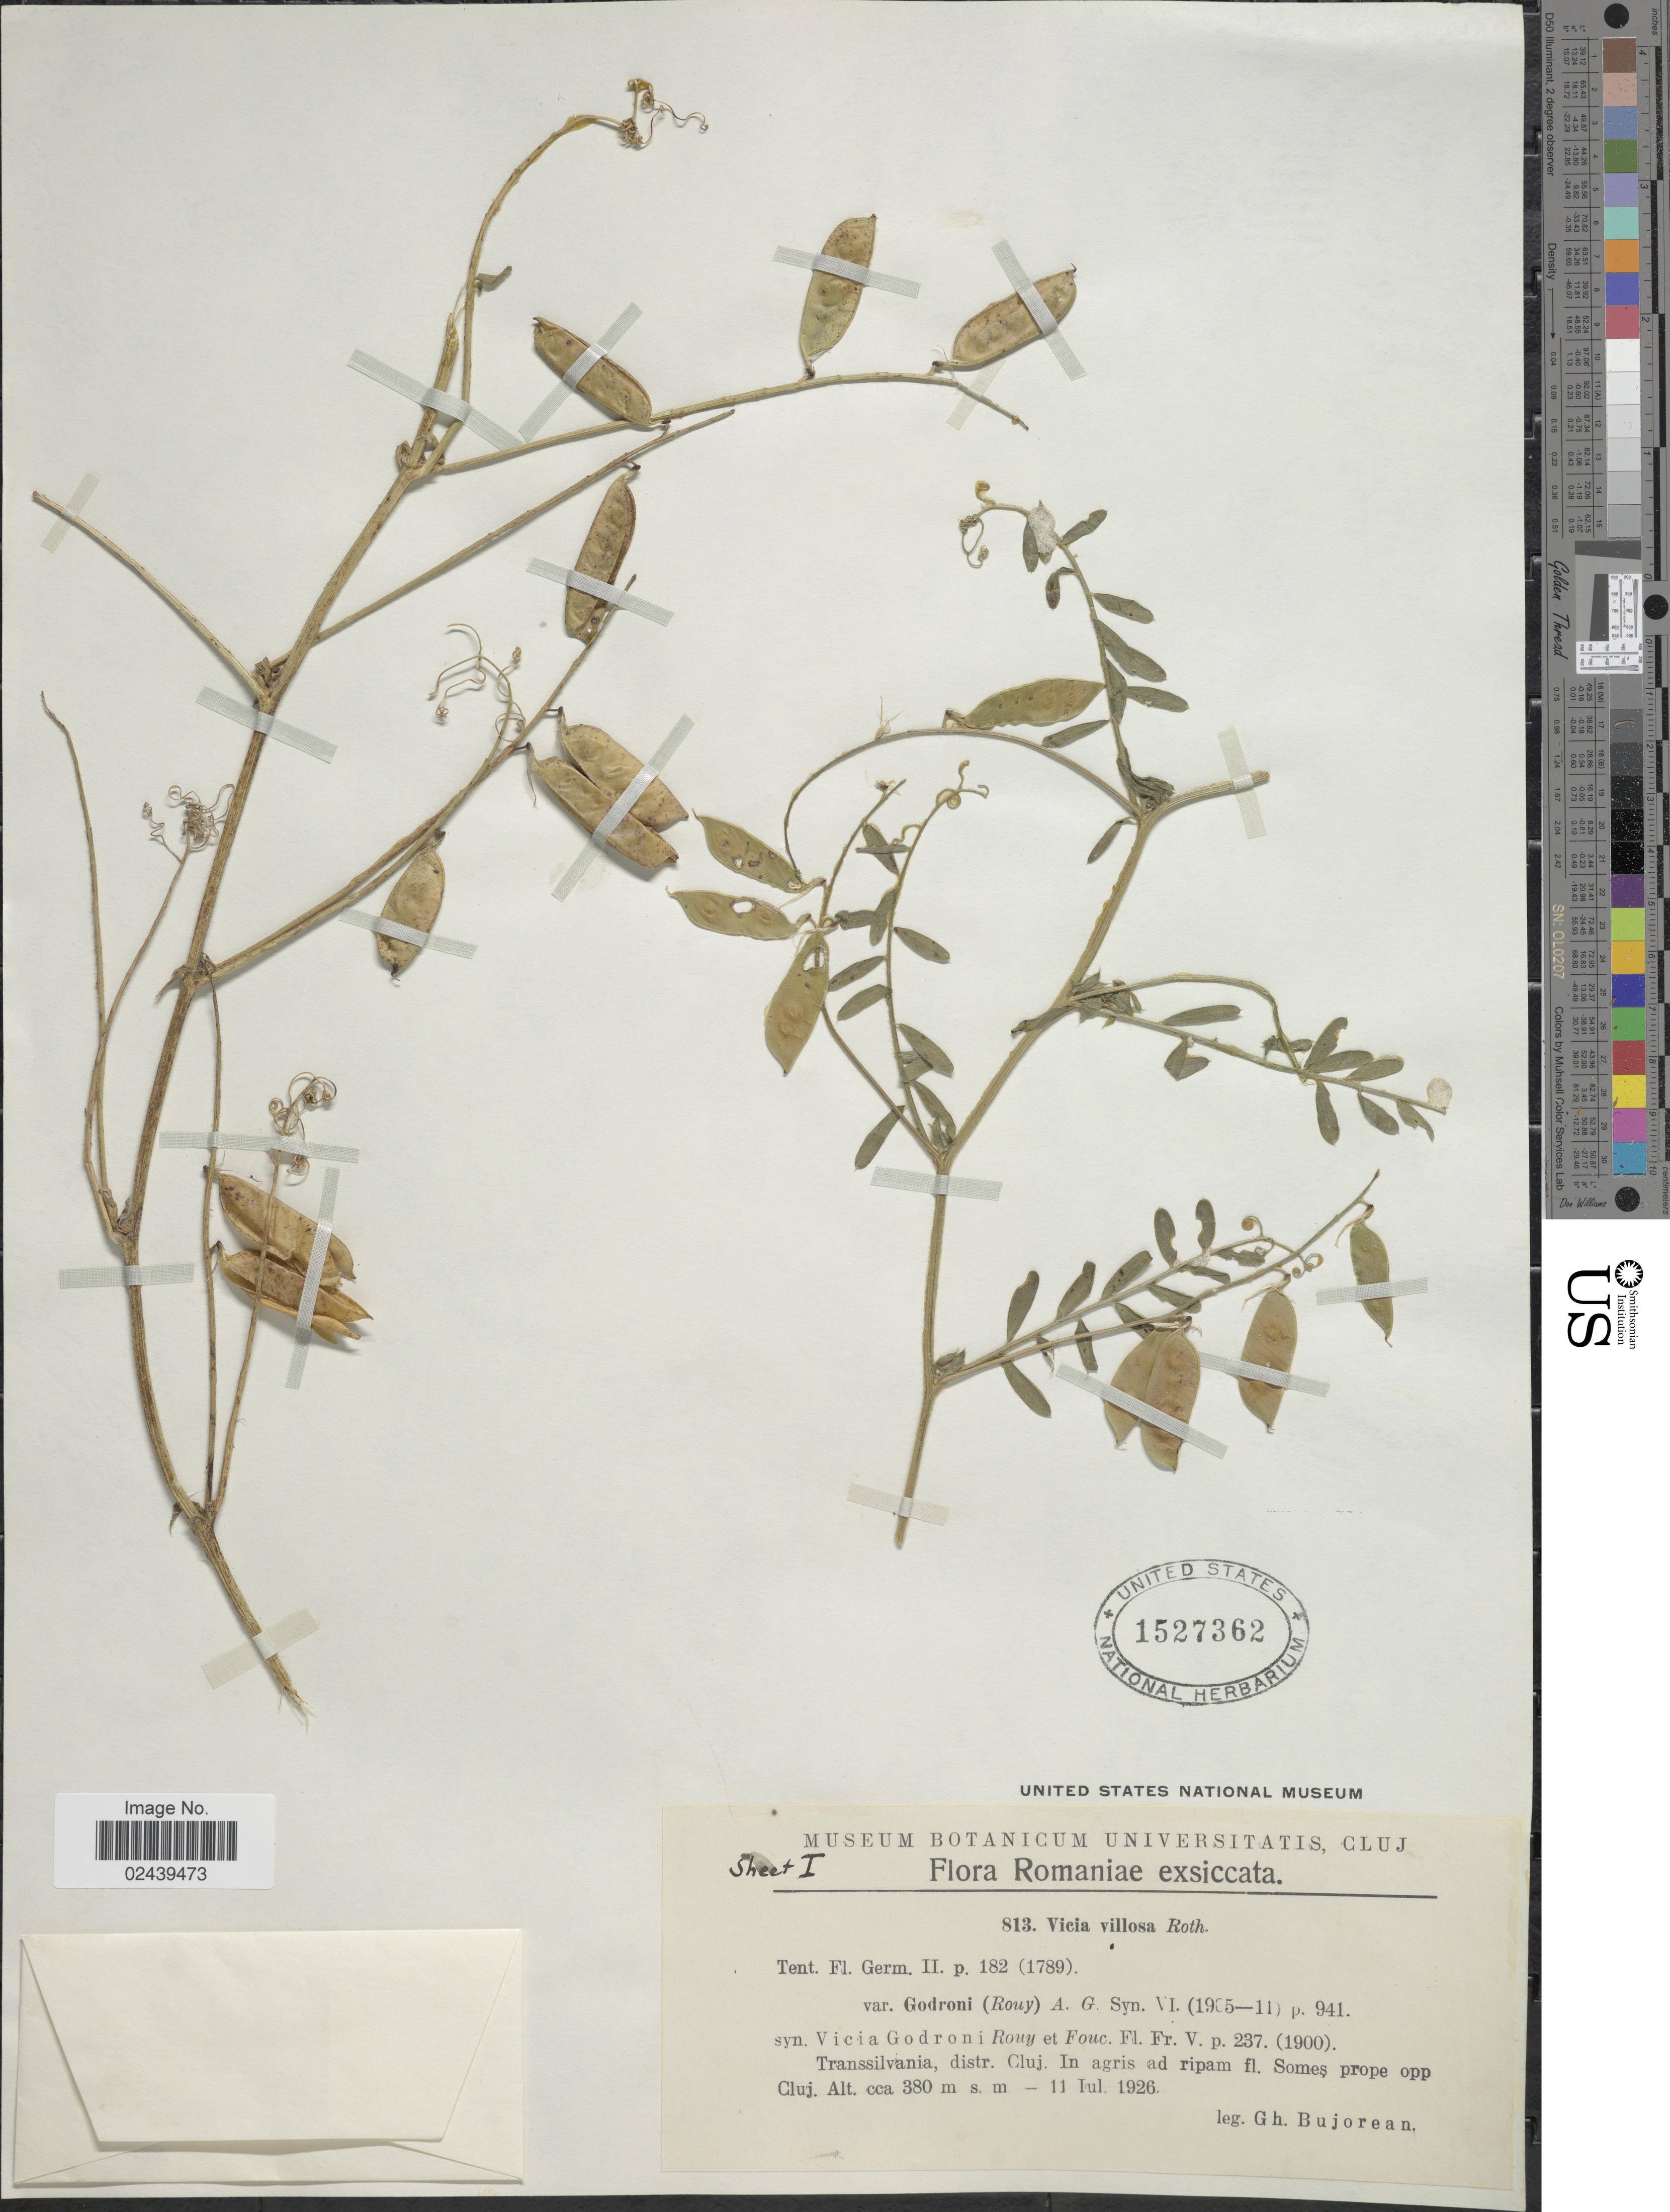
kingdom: Plantae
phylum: Tracheophyta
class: Magnoliopsida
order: Fabales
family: Fabaceae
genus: Vicia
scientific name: Vicia villosa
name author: Roth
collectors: G. Bujorean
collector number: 813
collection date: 1926-07-11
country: Romania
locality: Romaniae, Transsilvania, distr. Cluj. In agris ad ripam fl. Somes prope opp Cluj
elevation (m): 380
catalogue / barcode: US 1527362